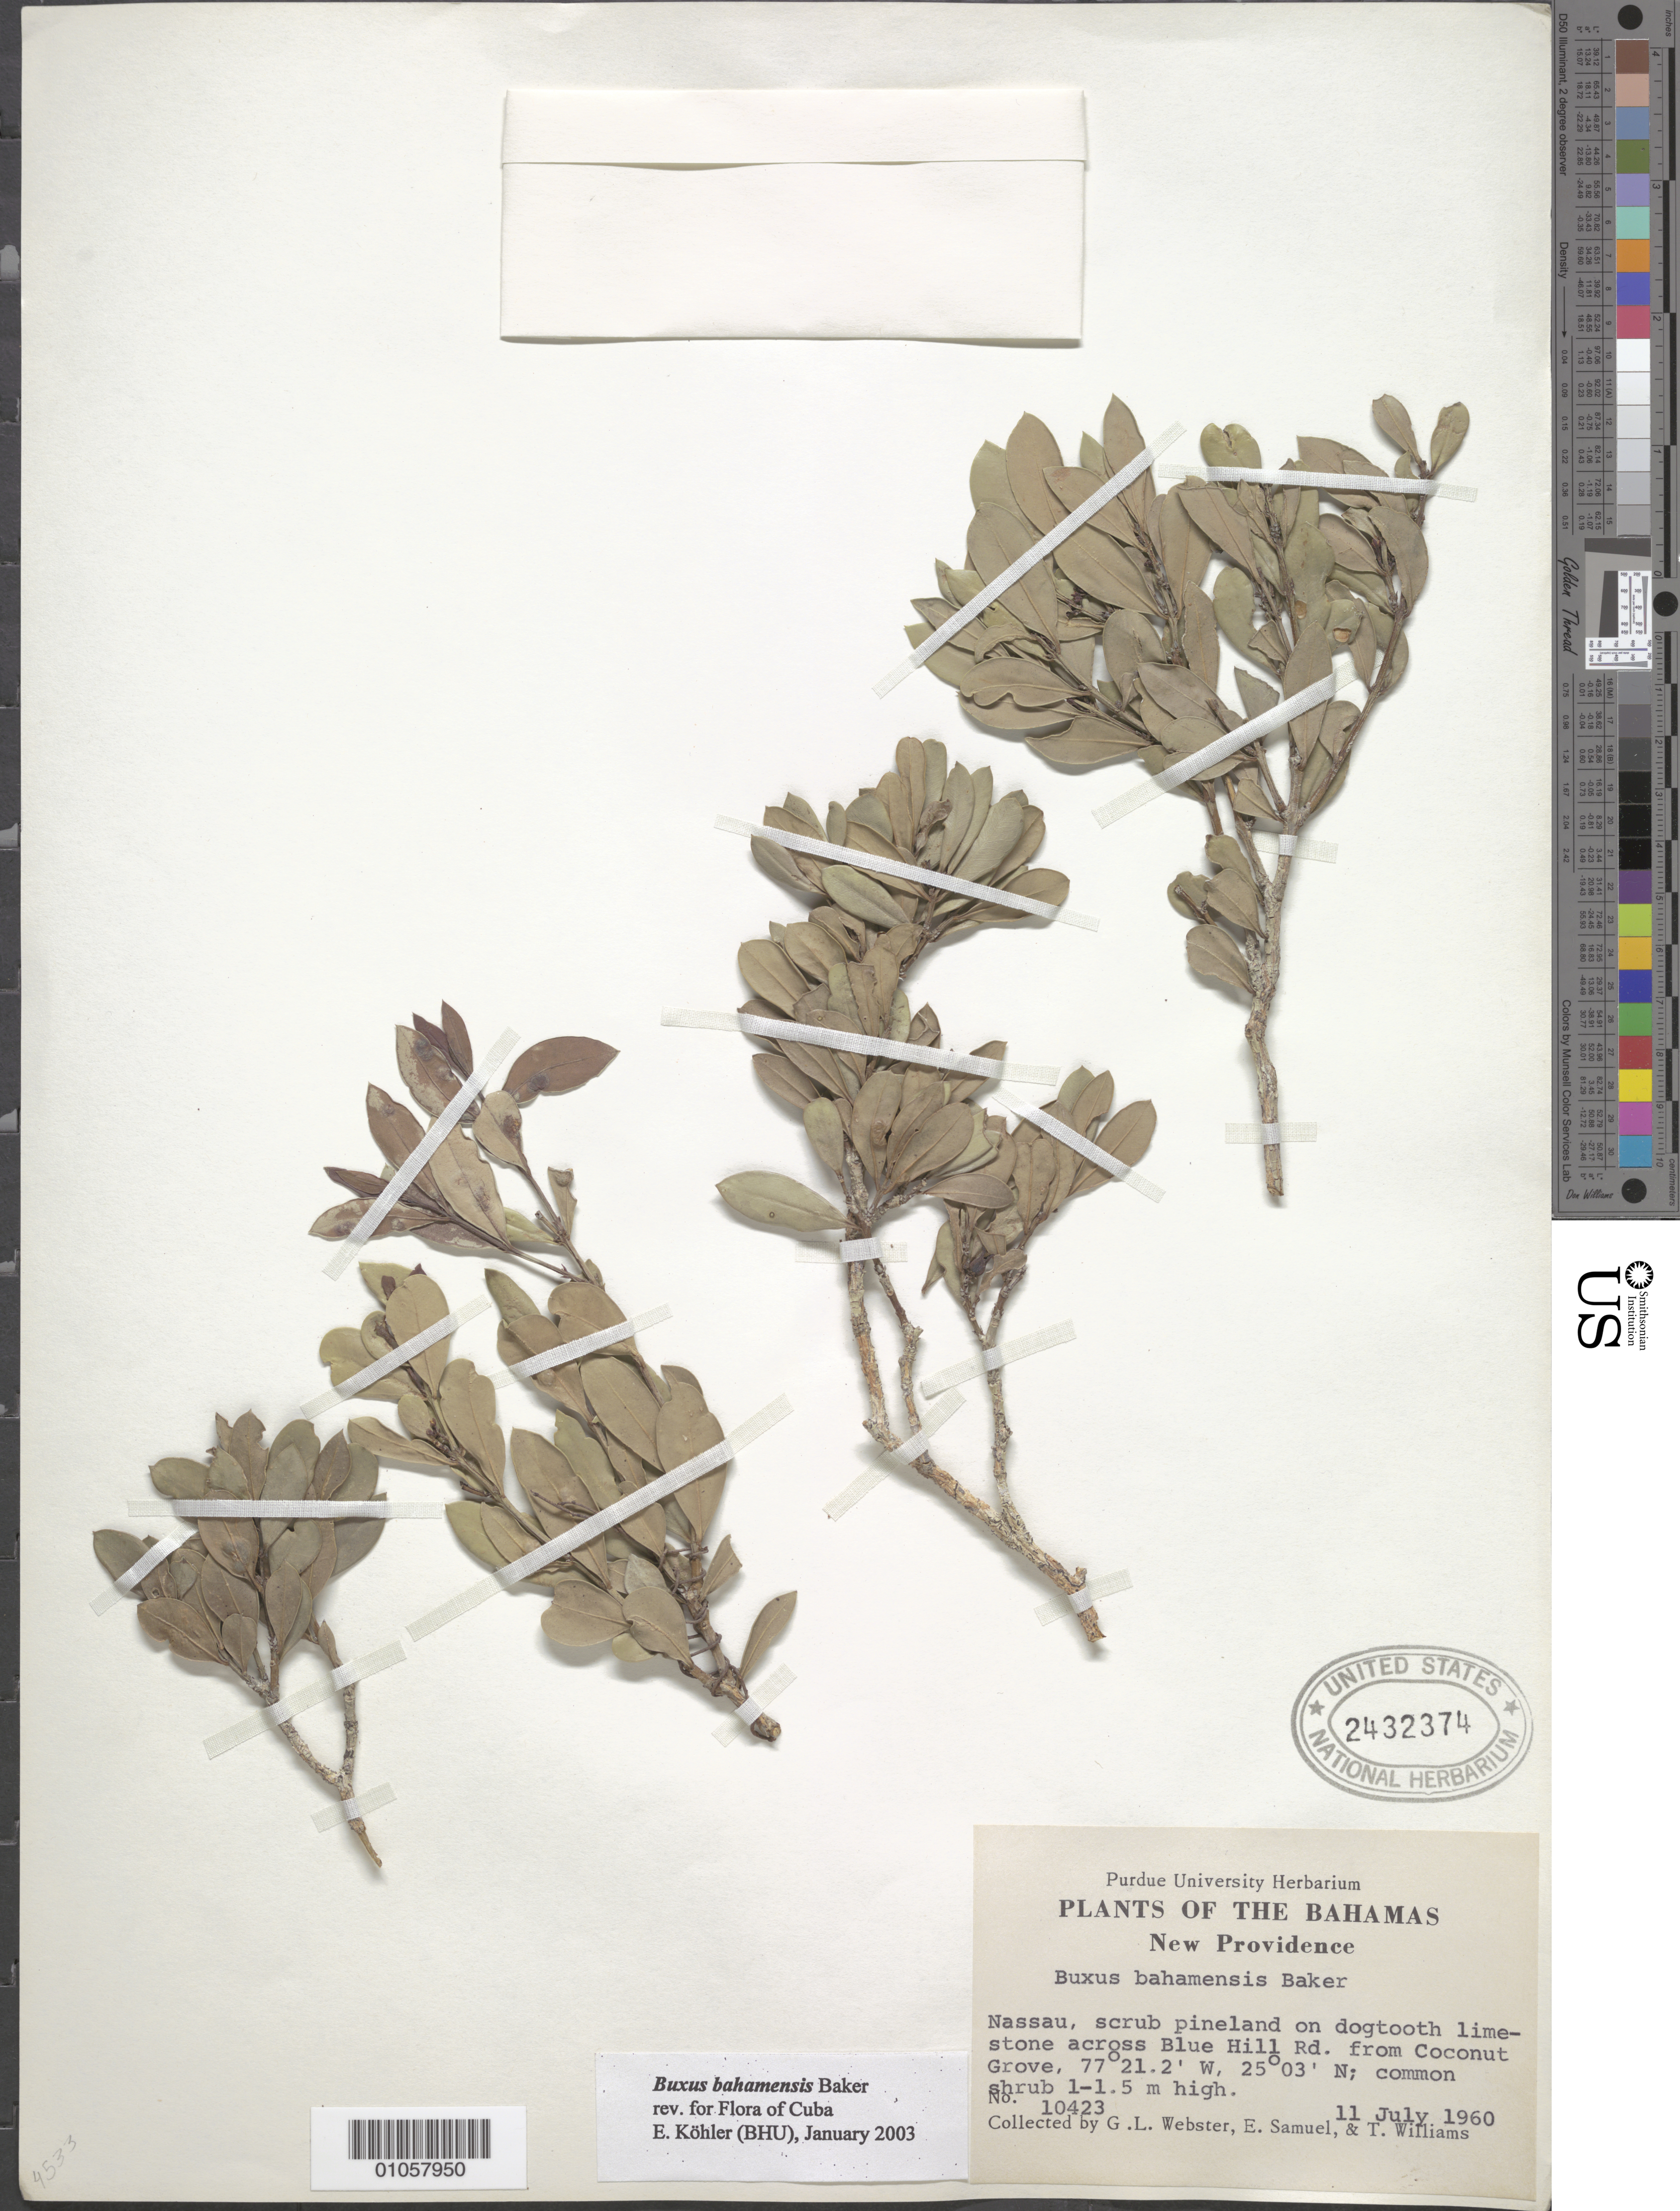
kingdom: Plantae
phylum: Tracheophyta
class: Magnoliopsida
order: Buxales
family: Buxaceae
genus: Buxus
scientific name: Buxus bahamensis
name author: Baker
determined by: Kohler, E.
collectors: G. L. Webster, E. Samuel & T. Williams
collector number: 10423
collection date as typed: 11 Jul 1960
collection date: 1960-07-11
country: Bahamas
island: New Providence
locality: Nassau, across Blue hill Road from Coconut Grove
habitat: Scrub pineland on dogtooth limestone, common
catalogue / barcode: US 2432374